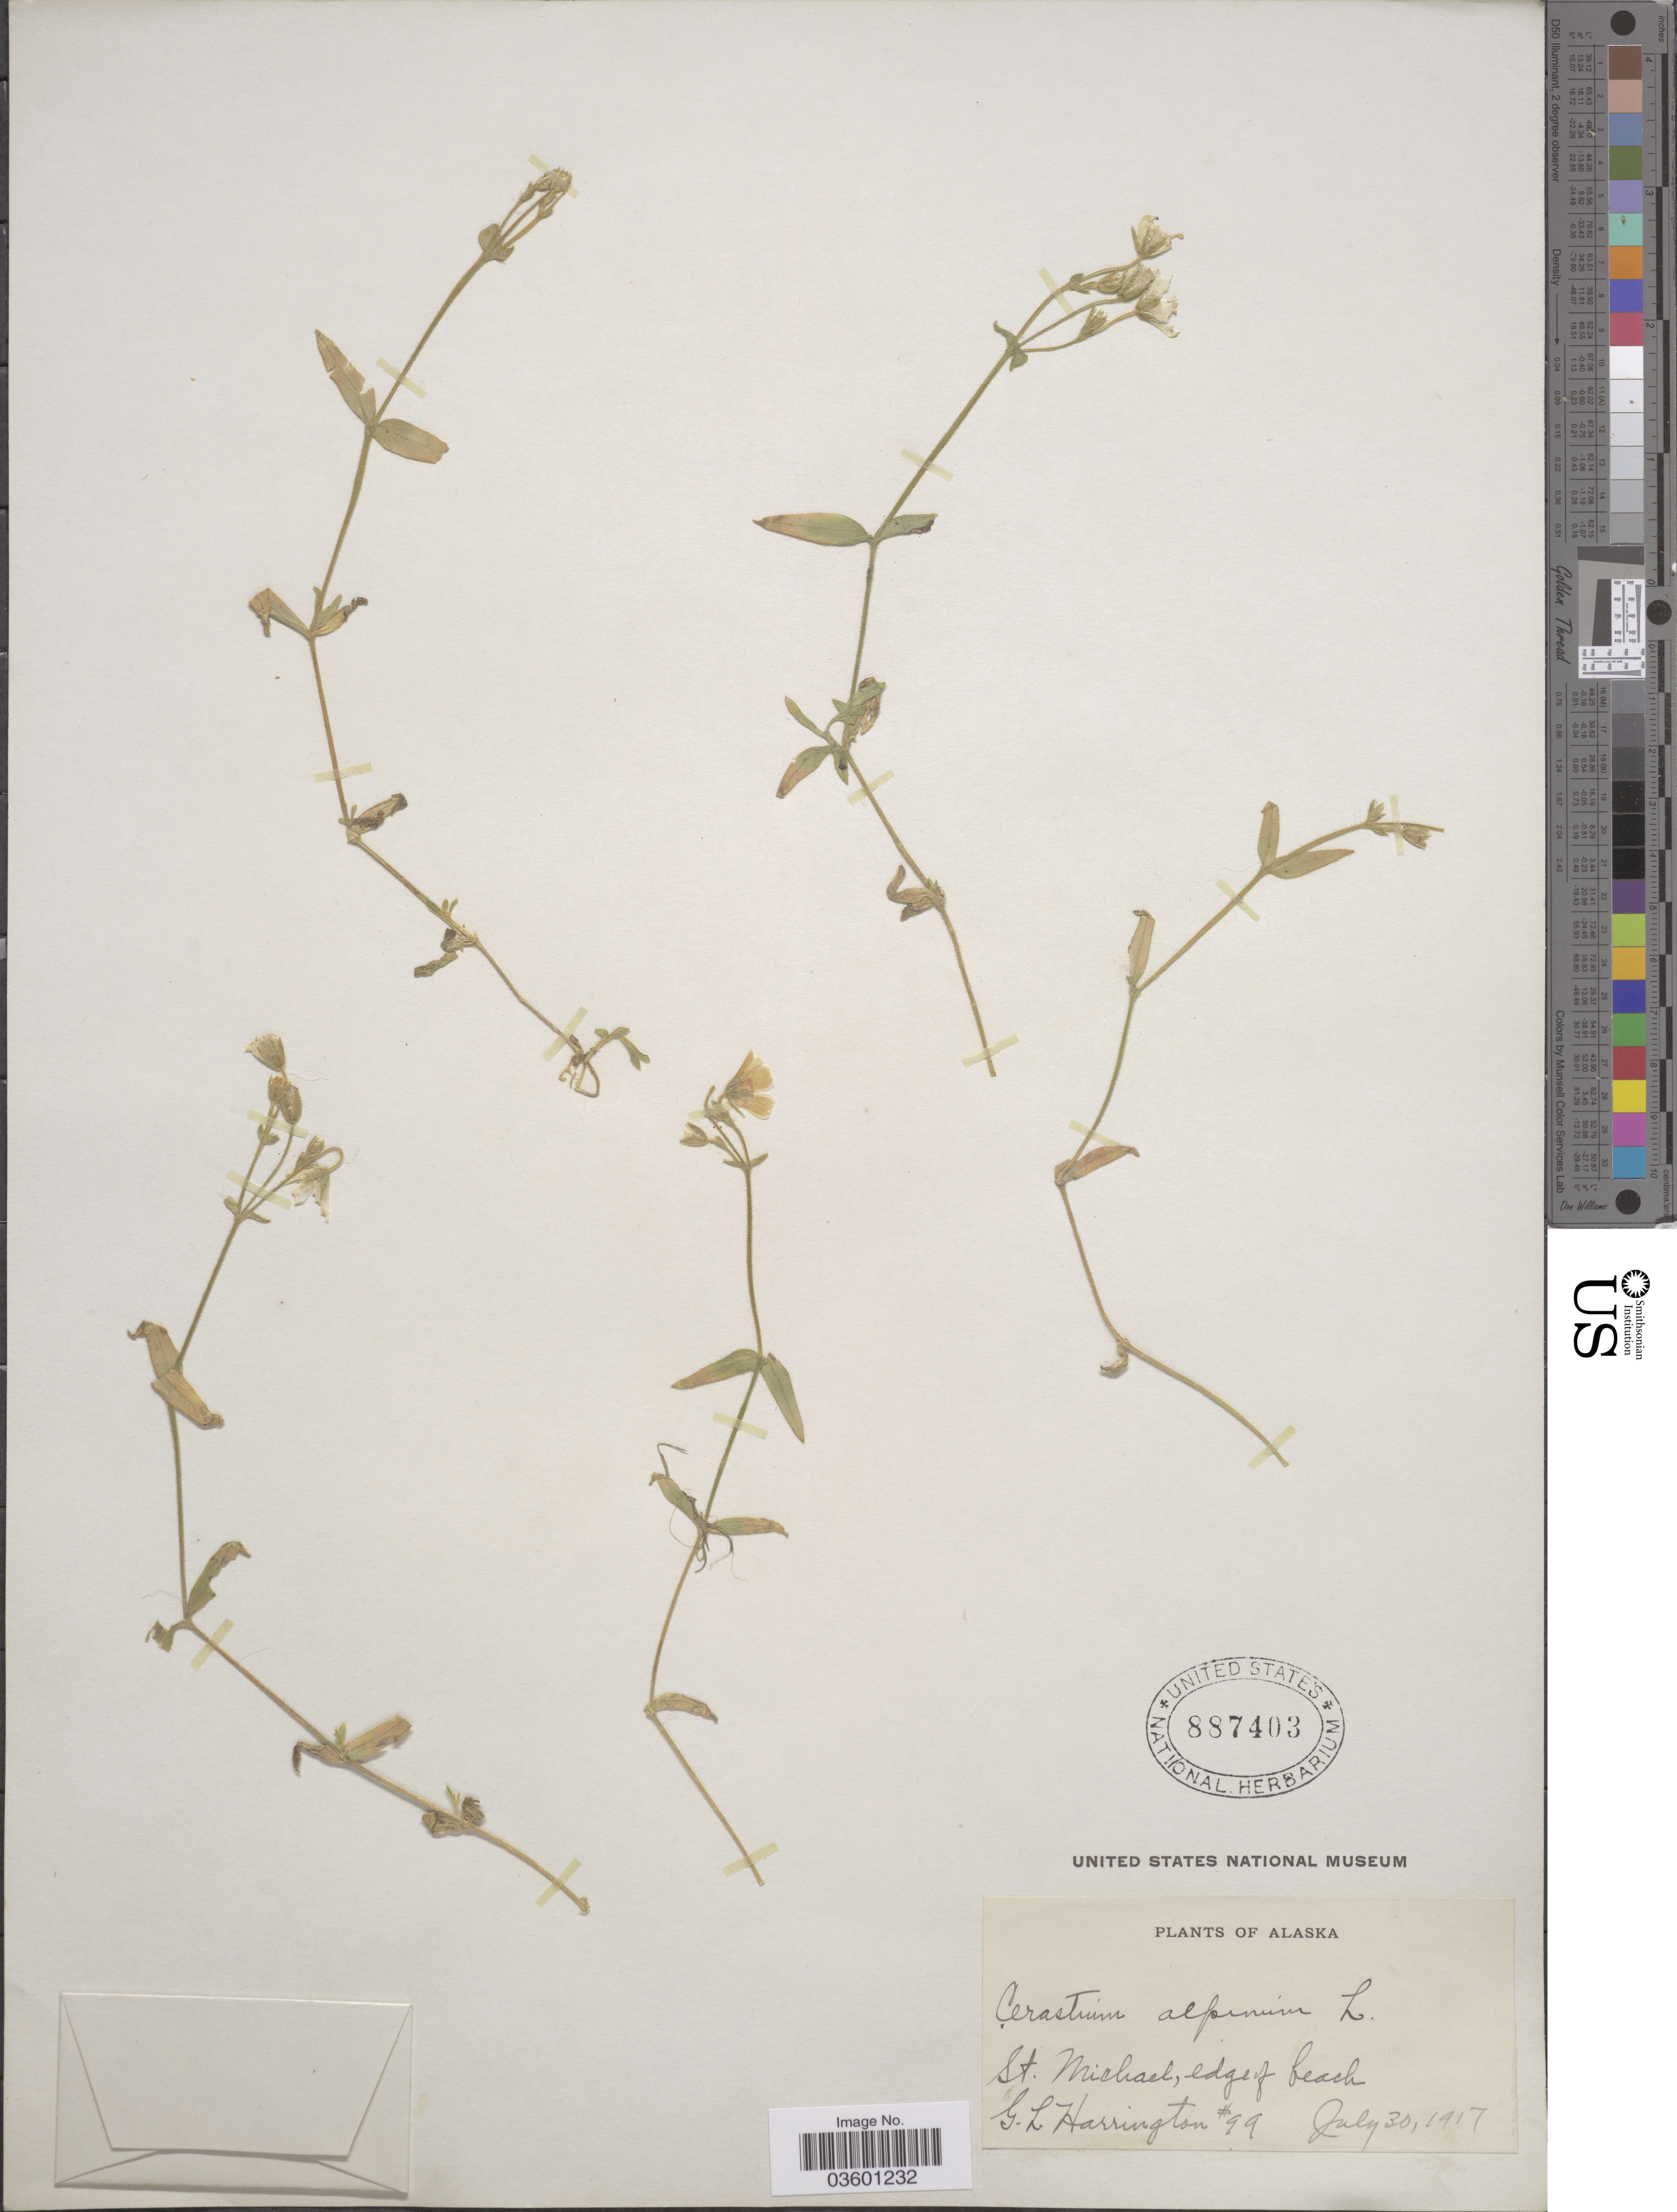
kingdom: Plantae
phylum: Tracheophyta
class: Magnoliopsida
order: Caryophyllales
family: Caryophyllaceae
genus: Cerastium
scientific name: Cerastium beeringianum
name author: Cham. & Schltdl.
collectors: G. Harrington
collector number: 99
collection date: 1917-07-30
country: United States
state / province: Alaska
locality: St. Michael, edge of beach.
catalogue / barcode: US 887403